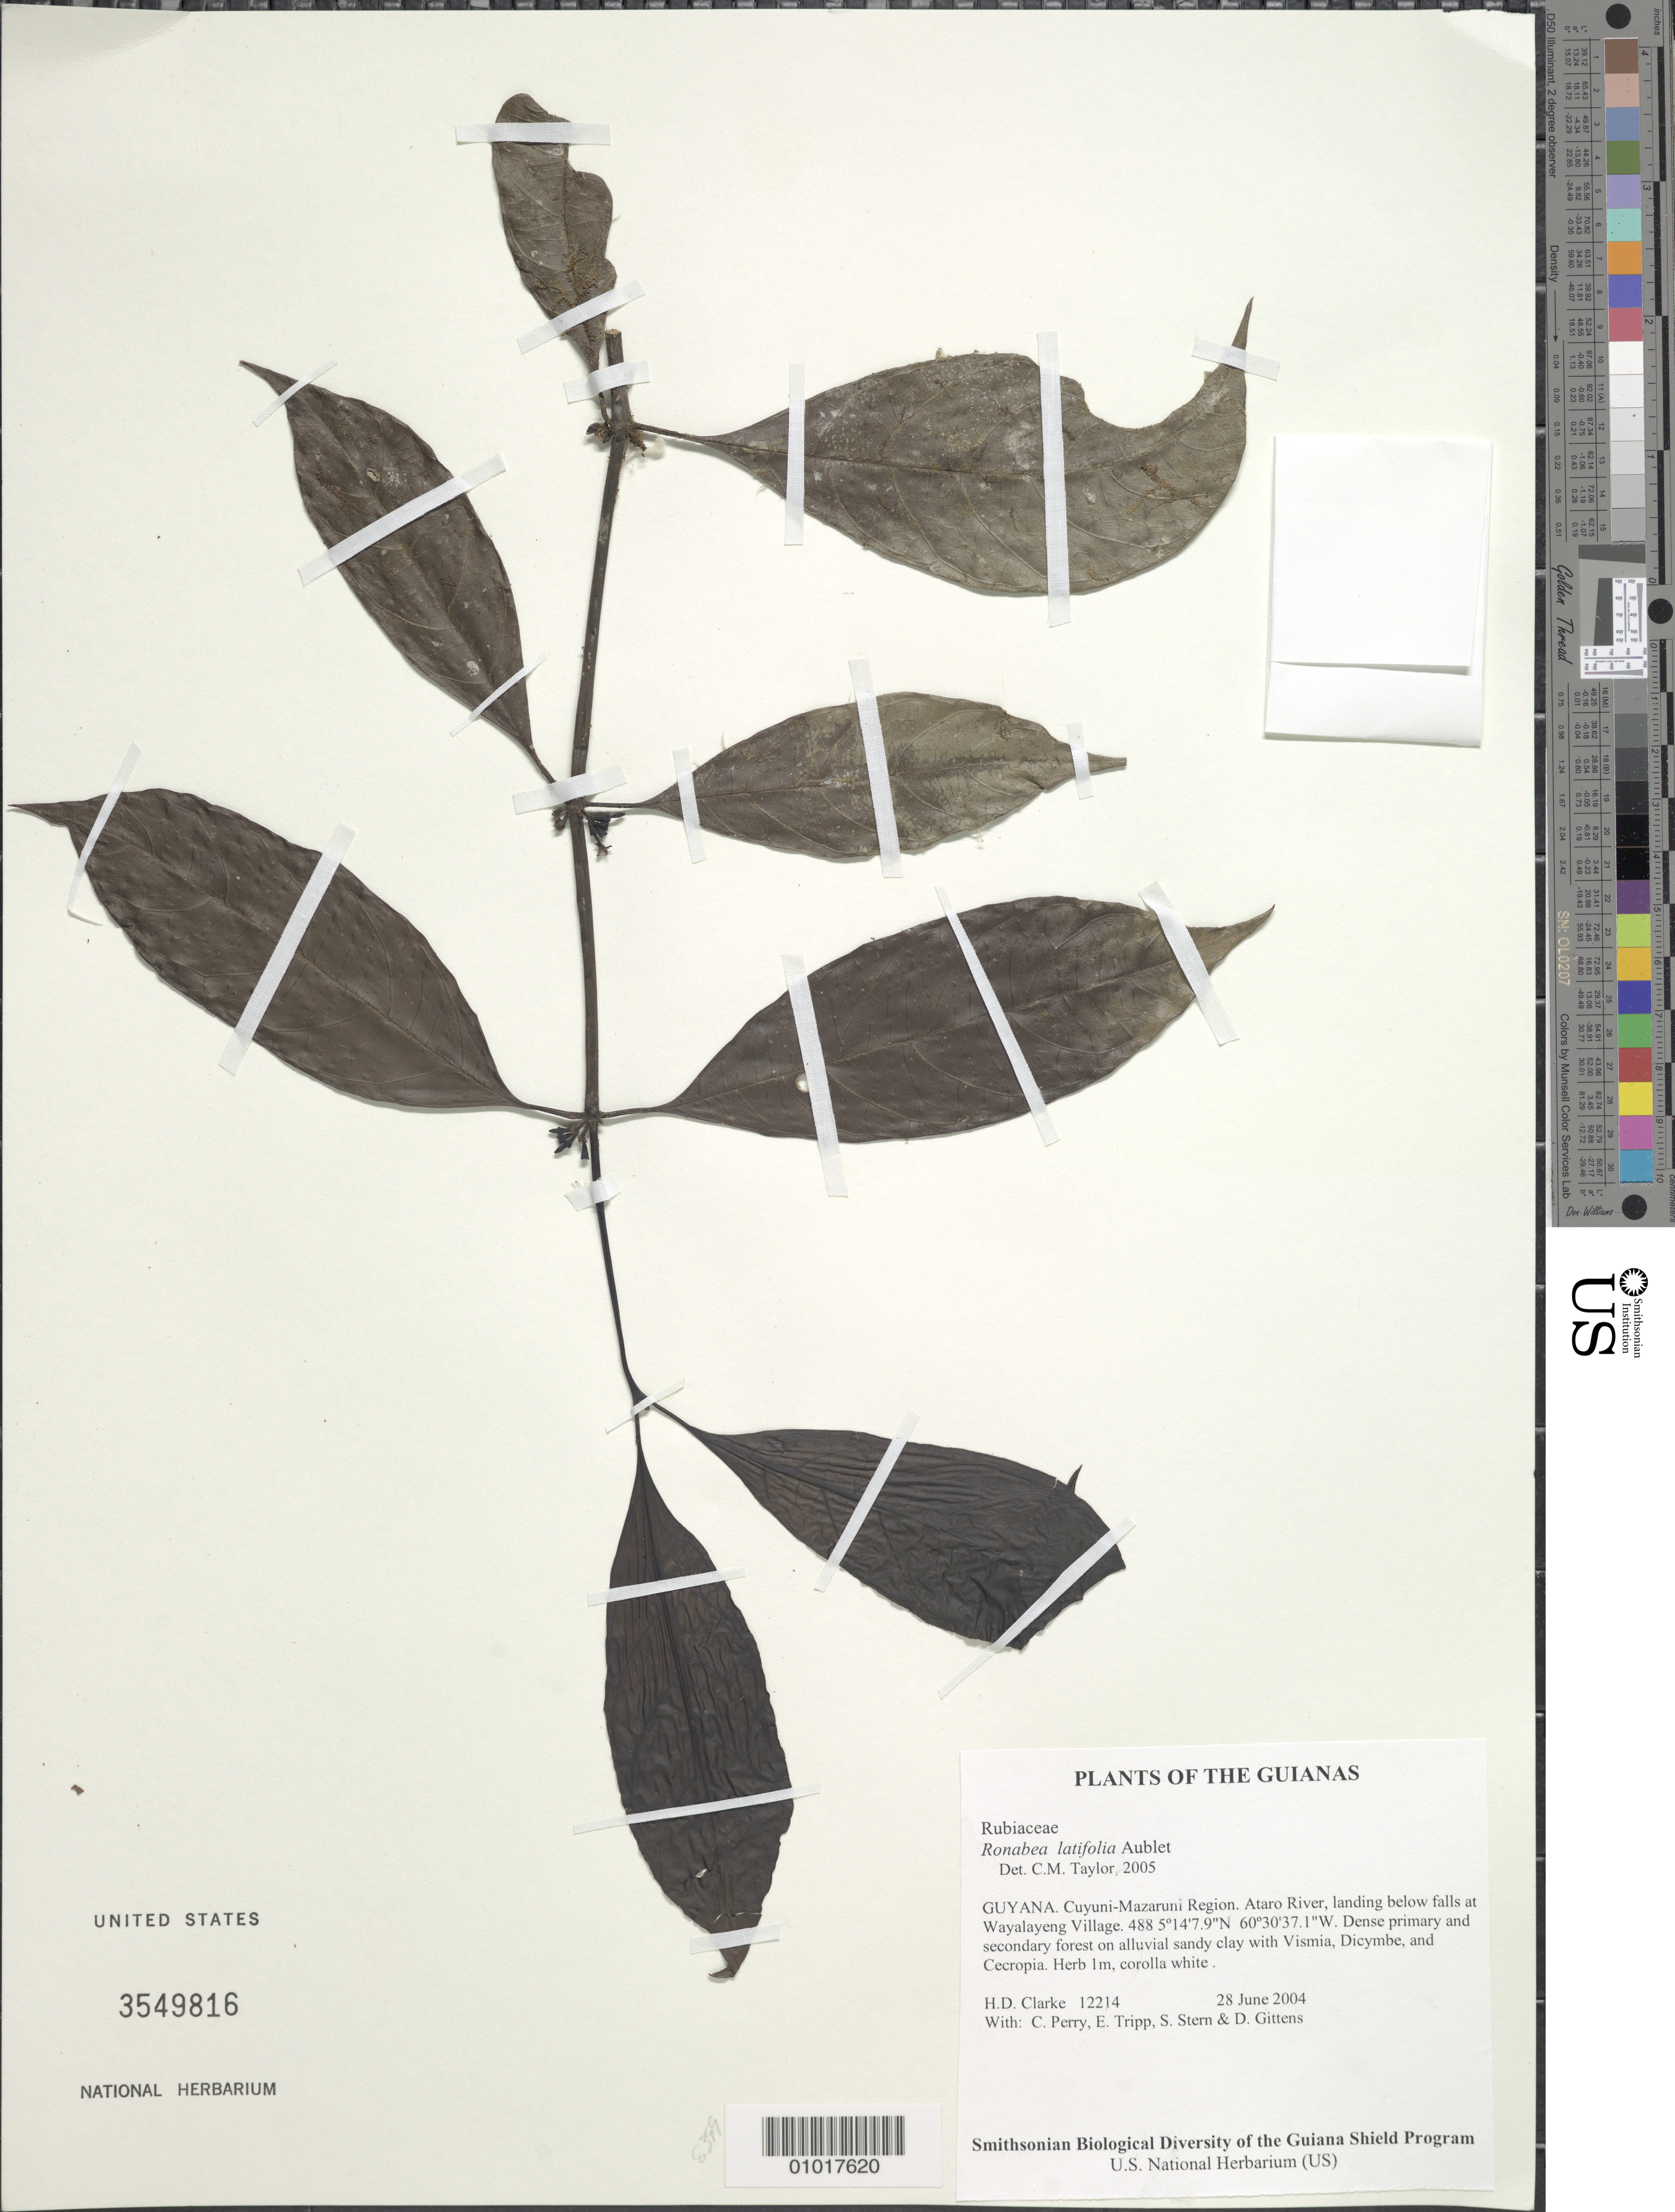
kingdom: Plantae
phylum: Tracheophyta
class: Magnoliopsida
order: Gentianales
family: Rubiaceae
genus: Ronabea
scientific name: Ronabea latifolia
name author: Aubl.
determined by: Taylor, Charlotte M.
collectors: H. D. Clarke, C. Perry, E. Tripp, S. R. Stern & D. Gittens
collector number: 12214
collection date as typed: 28 June 2004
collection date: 2004-06-28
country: Guyana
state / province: Cuyuni-Mazaruni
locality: Ataro River, landing below falls at Wayalayeng Village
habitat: Dense primary and secondary forest on alluvial sandy clay with Vismia, Dicymbe, and Cecropia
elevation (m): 488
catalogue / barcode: US 3549816